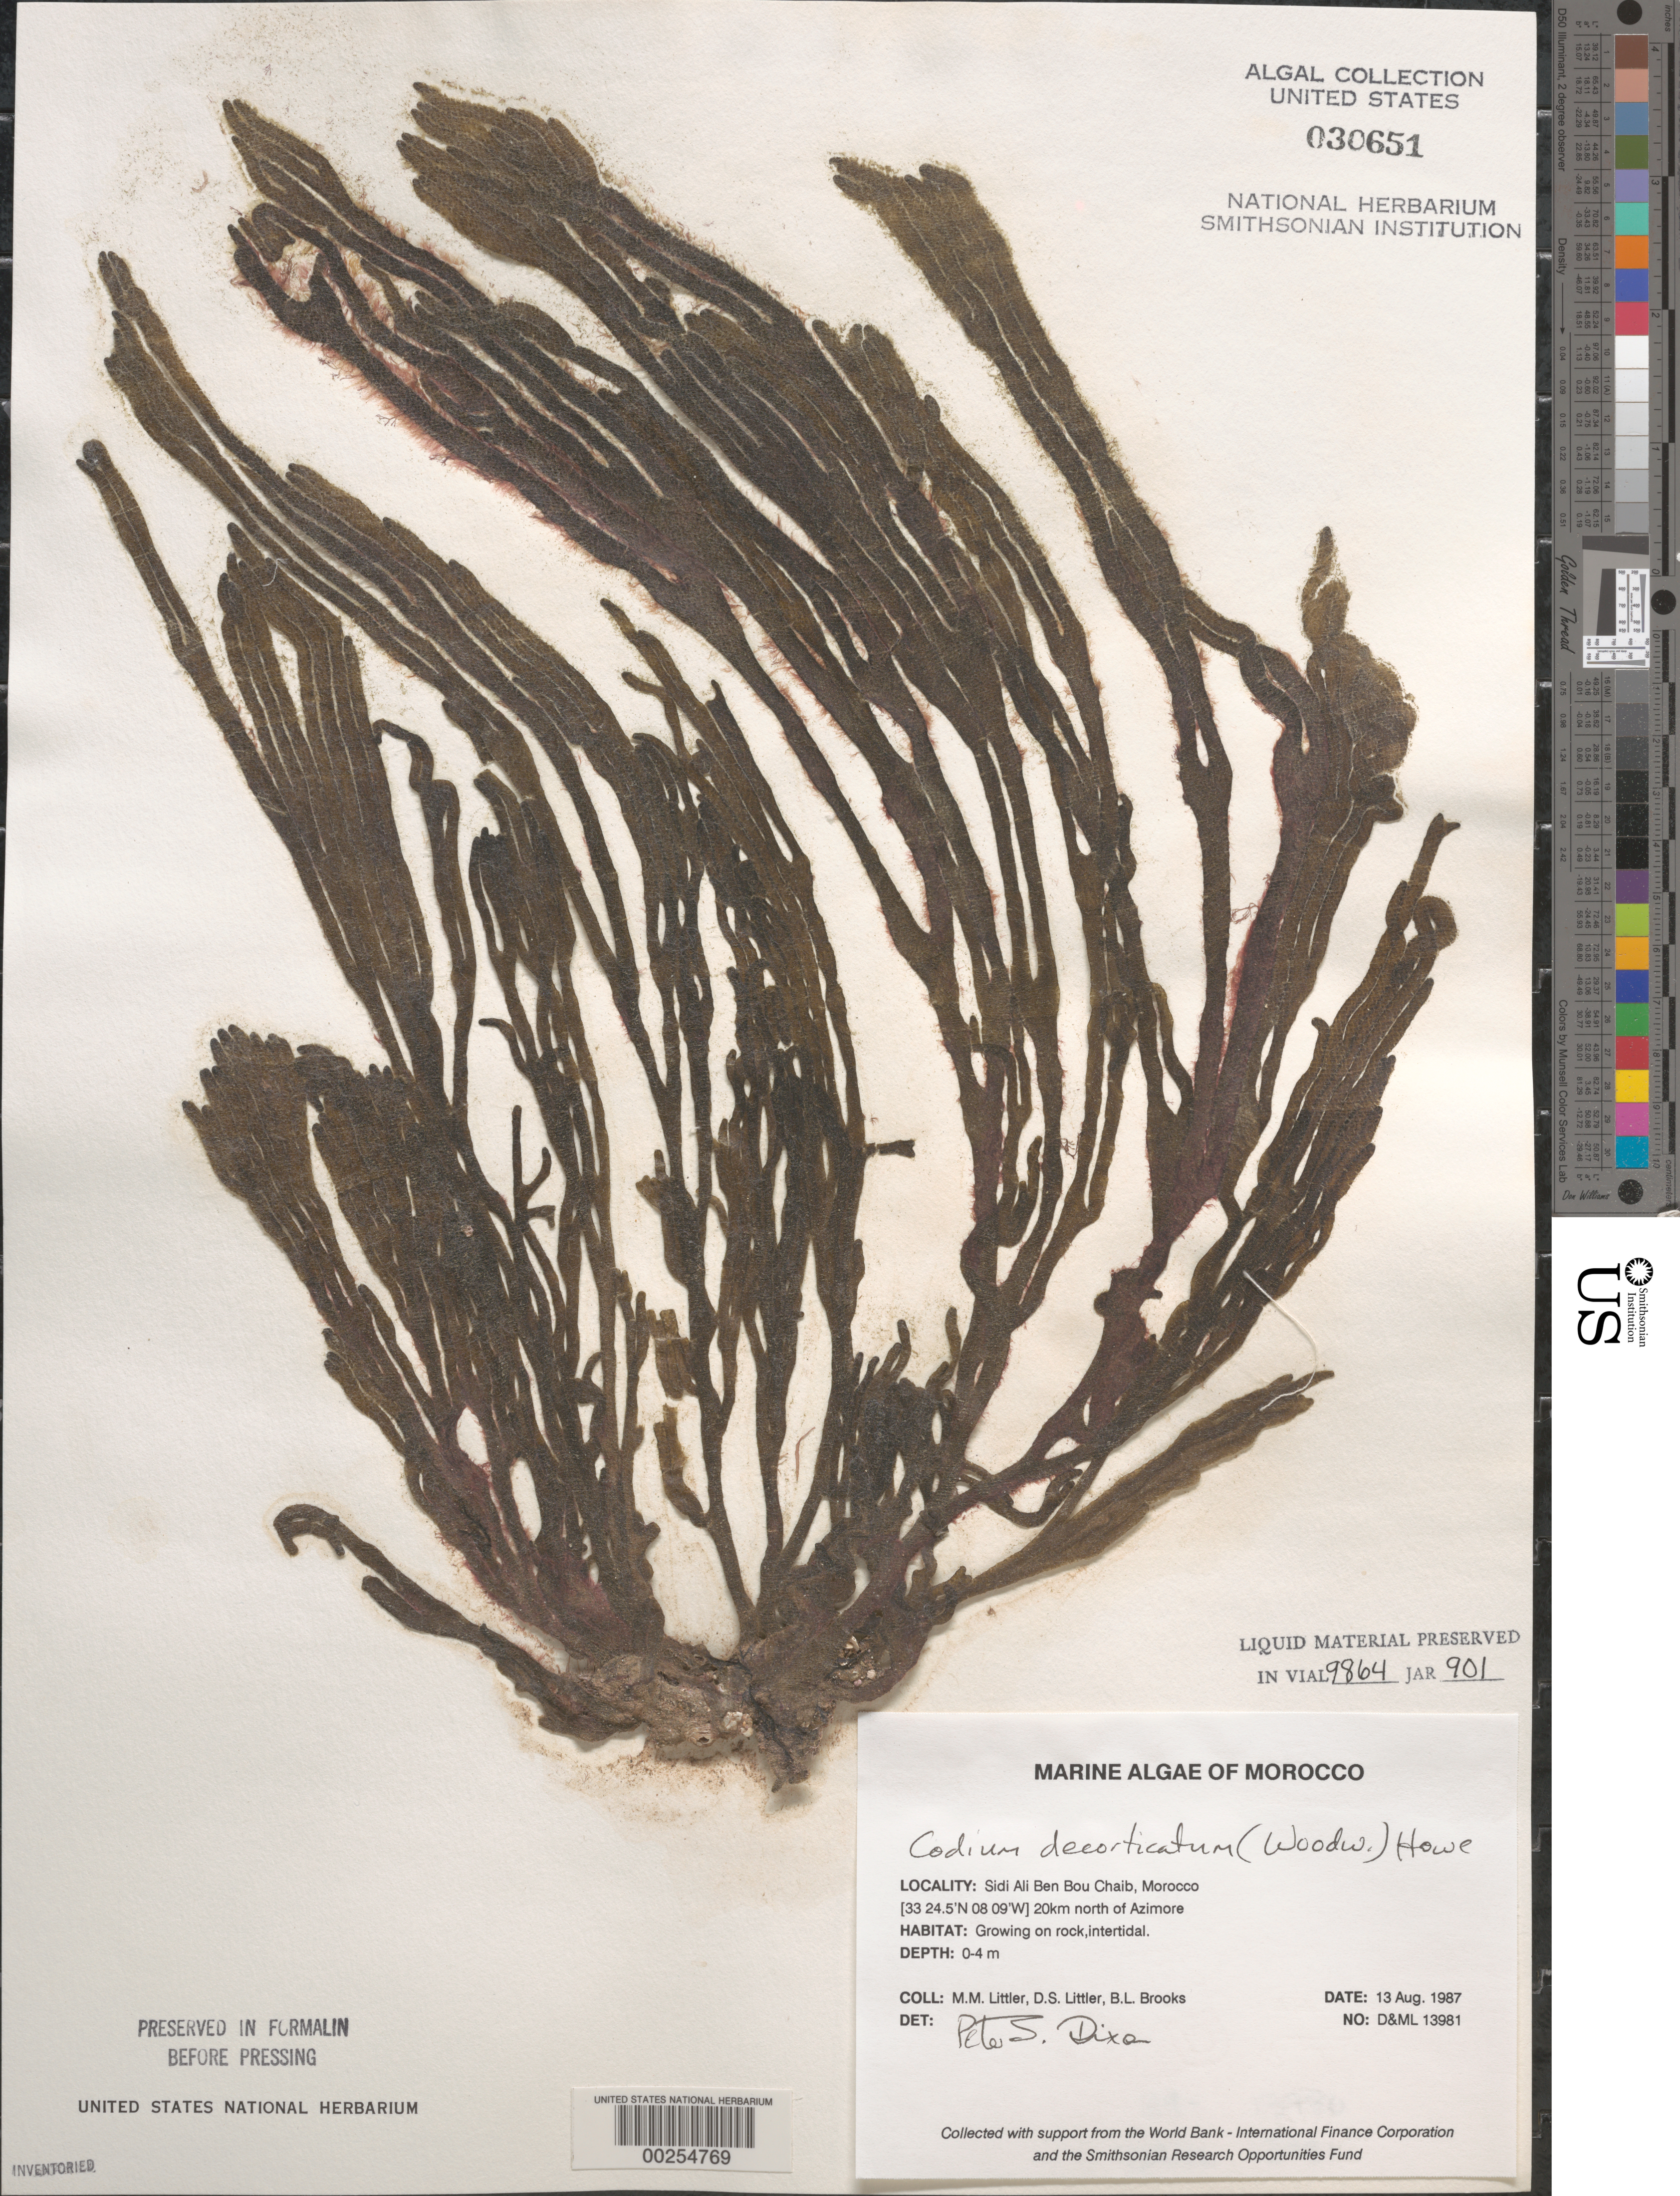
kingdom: Plantae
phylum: Chlorophyta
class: Ulvophyceae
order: Bryopsidales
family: Codiaceae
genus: Codium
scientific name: Codium decorticatum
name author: (Woodw.) M. Howe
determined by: Dixon, P. S.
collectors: M. M. Littler, D. S. Littler & B. Brooks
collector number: D&ML 13981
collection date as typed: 13 Jul 1987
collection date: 1987-07-13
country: Morocco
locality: Sidi Ali Ben Bou Chaib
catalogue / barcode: US 30651